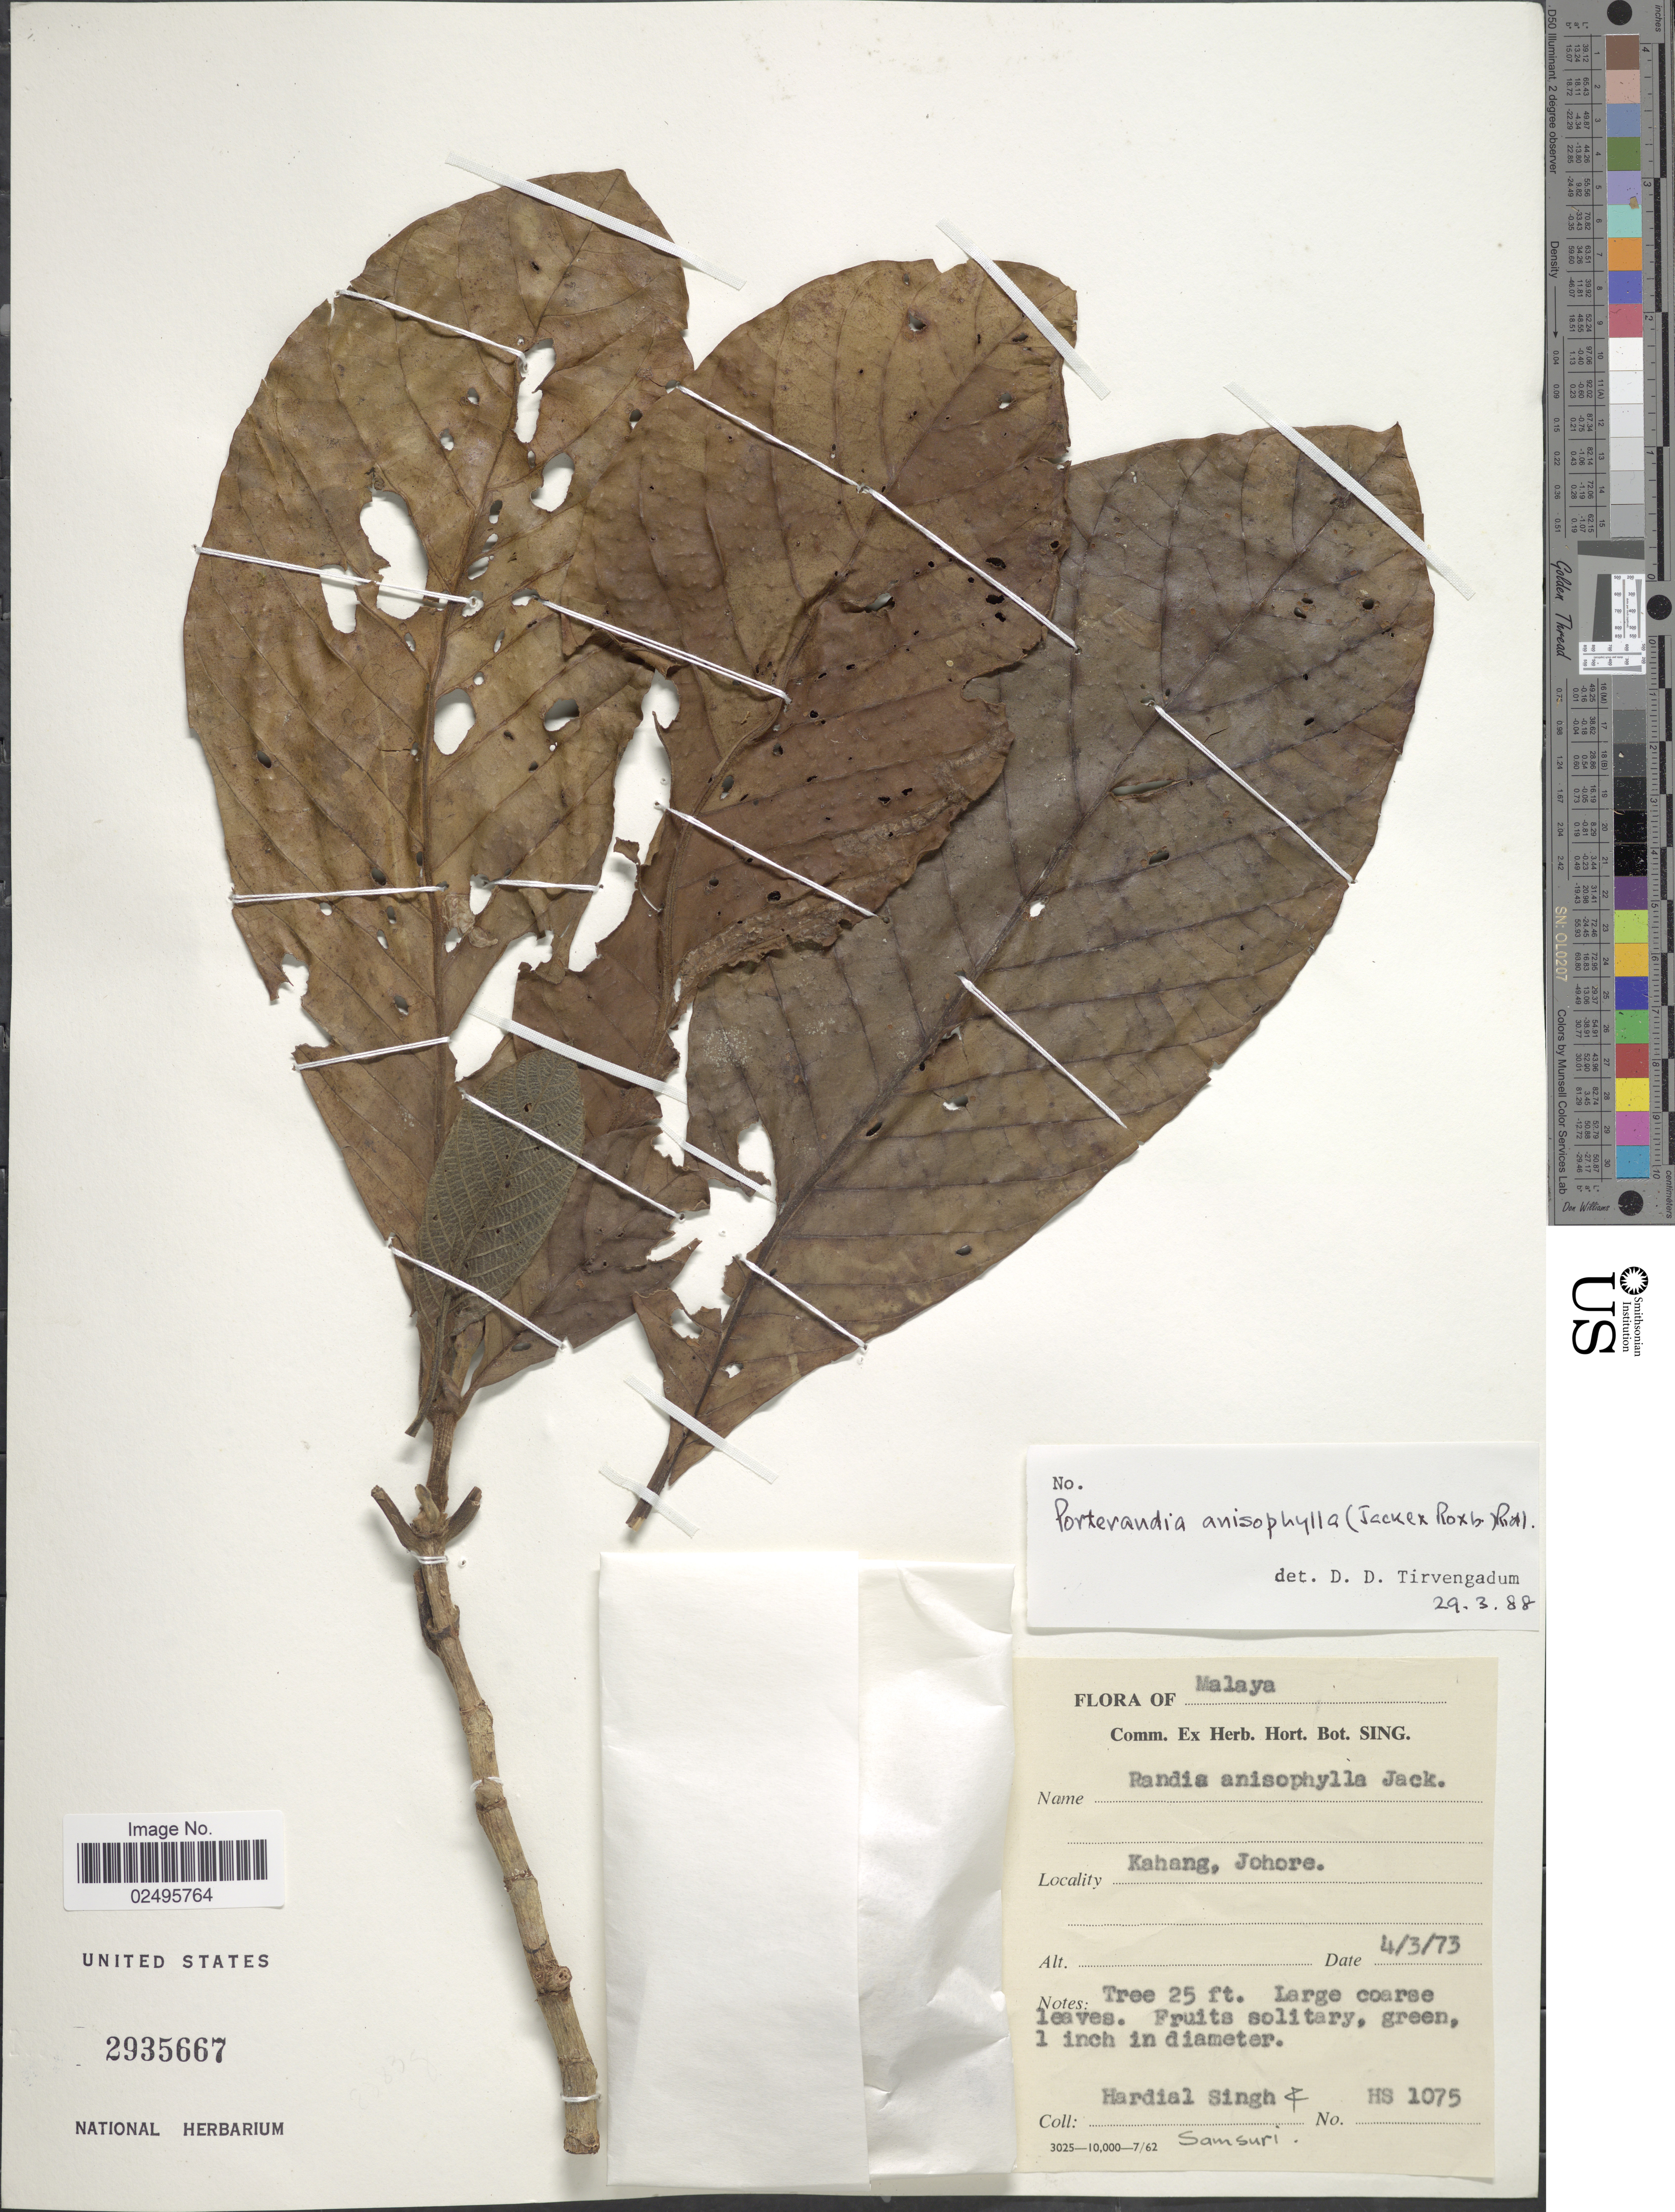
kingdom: Plantae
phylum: Tracheophyta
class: Magnoliopsida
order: Gentianales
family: Rubiaceae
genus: Porterandia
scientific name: Porterandia anisophylla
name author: (Jack ex Roxb.) Ridl.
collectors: H. Singh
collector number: HS 1075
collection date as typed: Transcribed d/m/y: 4/3/73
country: Malaysia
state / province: Johor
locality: Malaya, Kahang Johore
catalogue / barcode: US 2935667